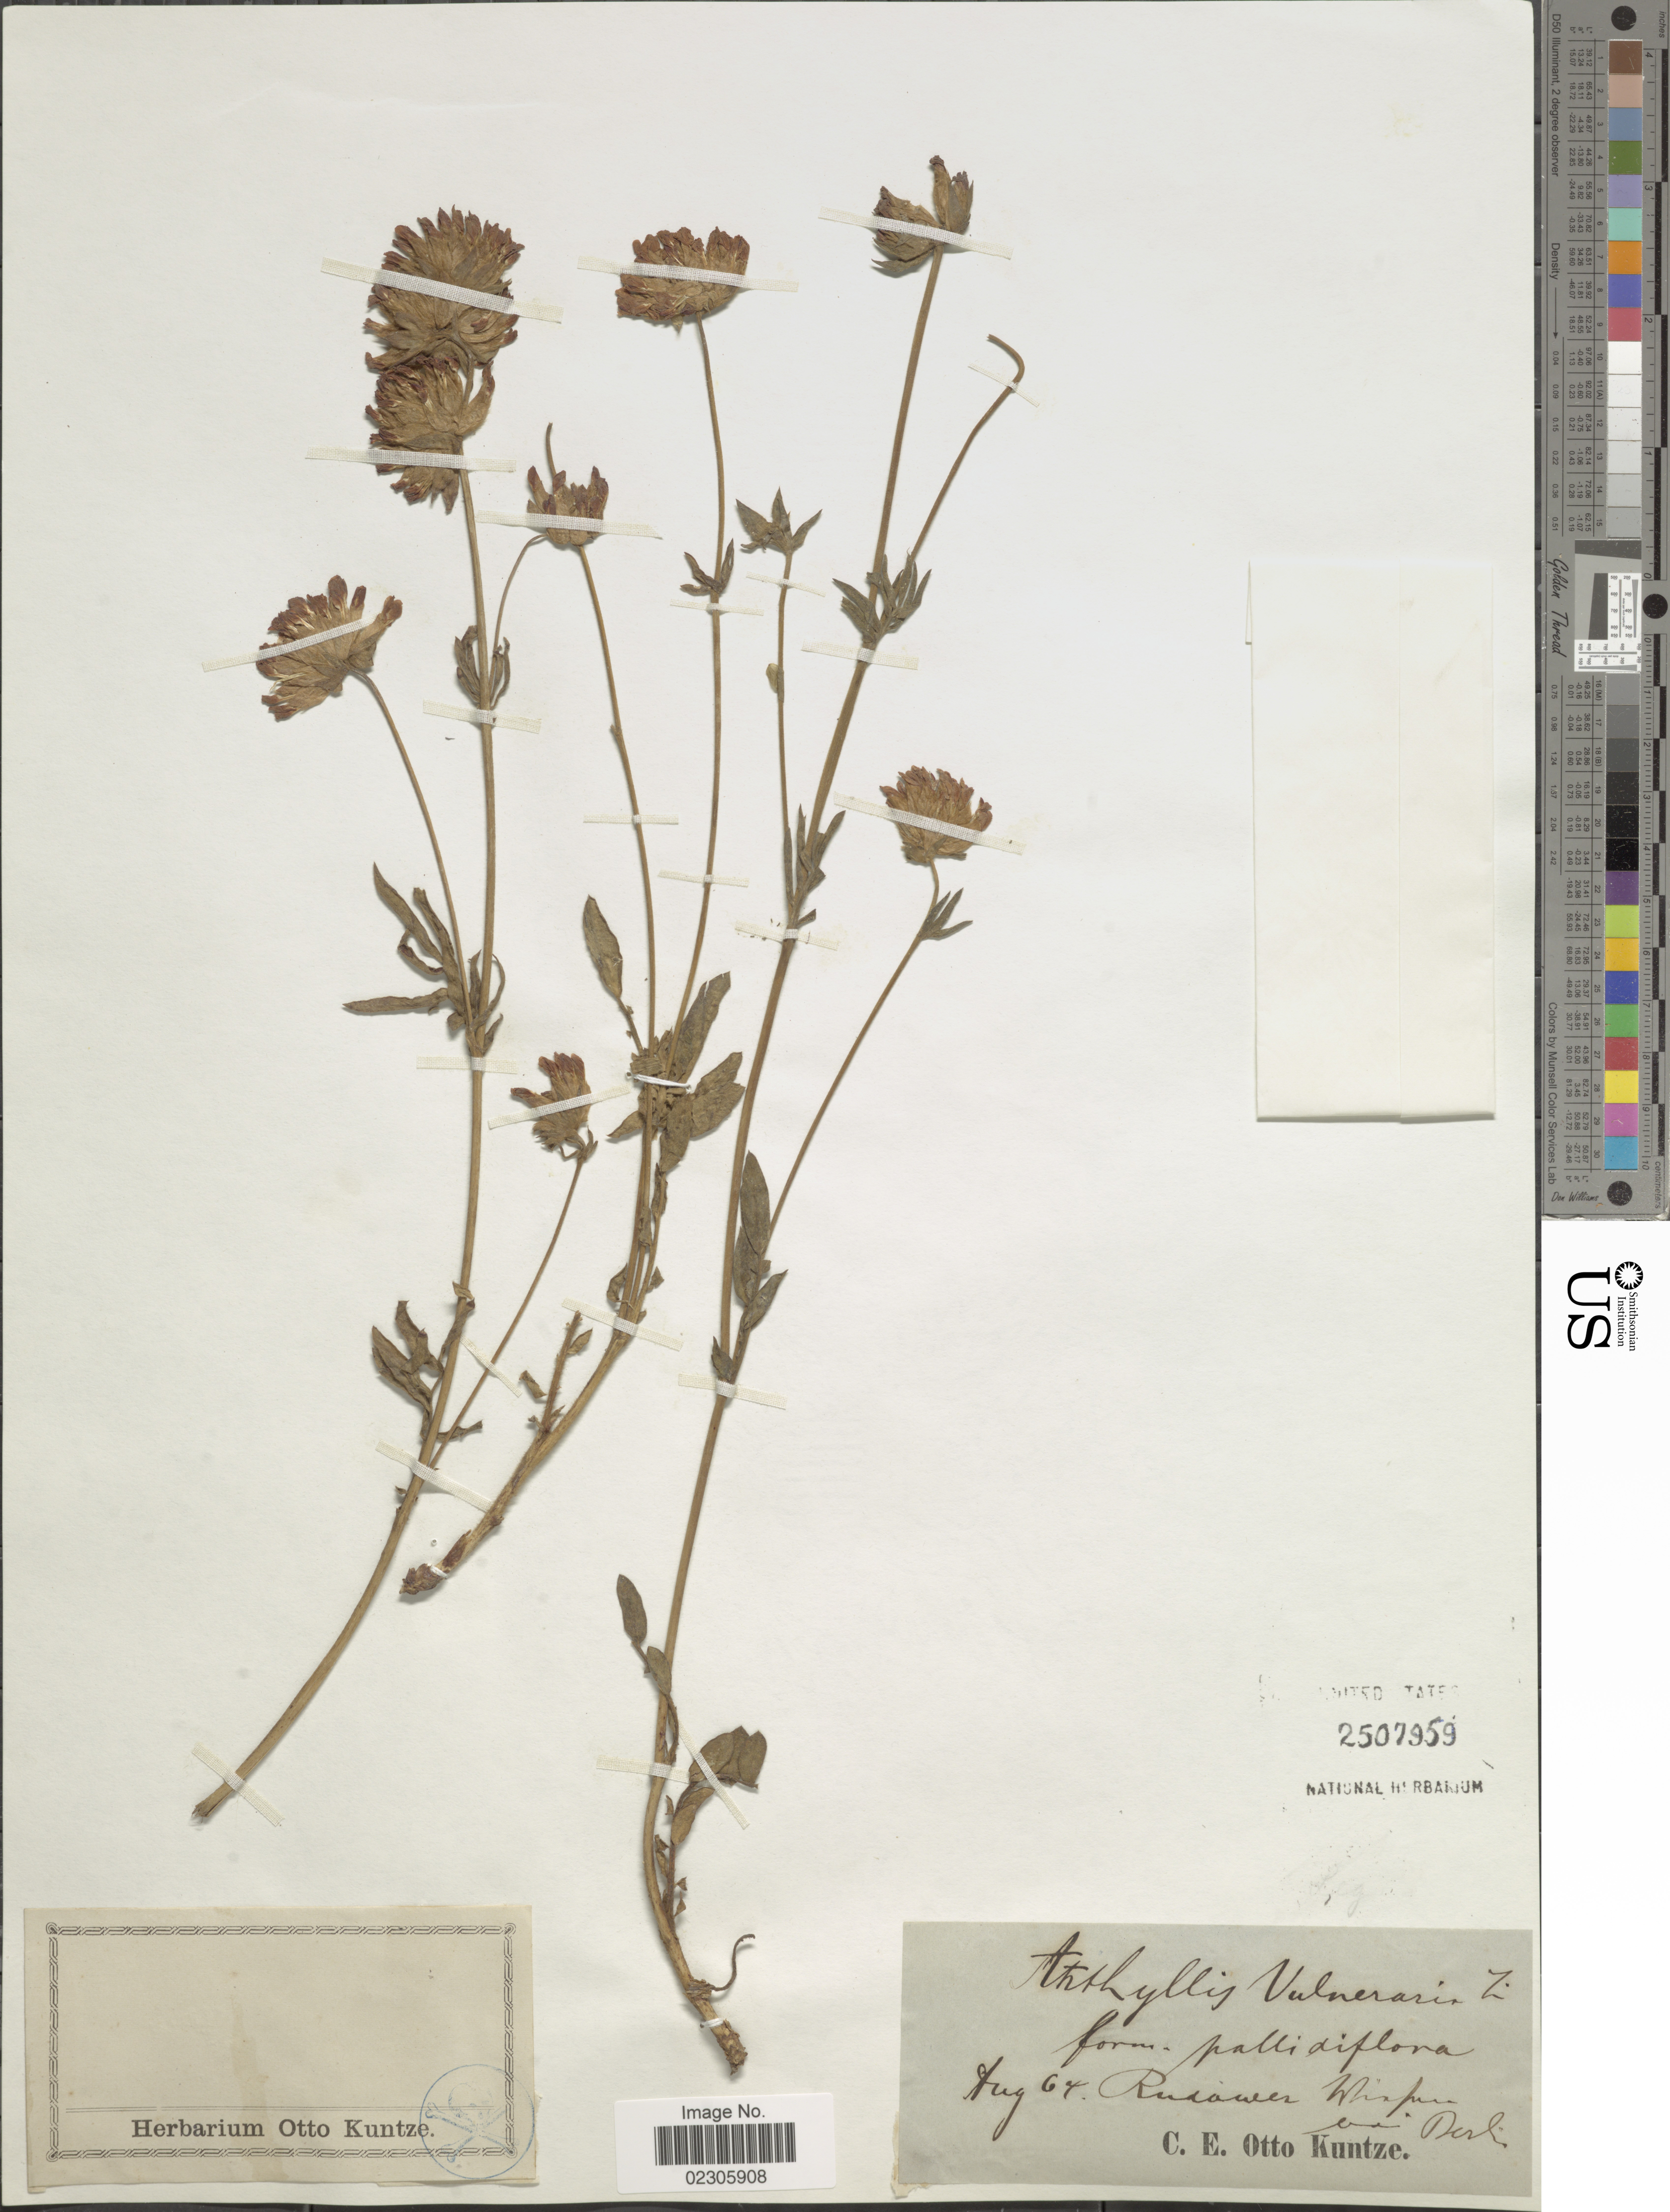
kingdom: Plantae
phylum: Tracheophyta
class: Magnoliopsida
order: Fabales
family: Fabaceae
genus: Anthyllis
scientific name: Anthyllis vulneraria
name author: L.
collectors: C.E.O. Kuntze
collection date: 1864-08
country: Germany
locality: Rudower Whisper [interpreted] bei Berlin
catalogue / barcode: US 2507959